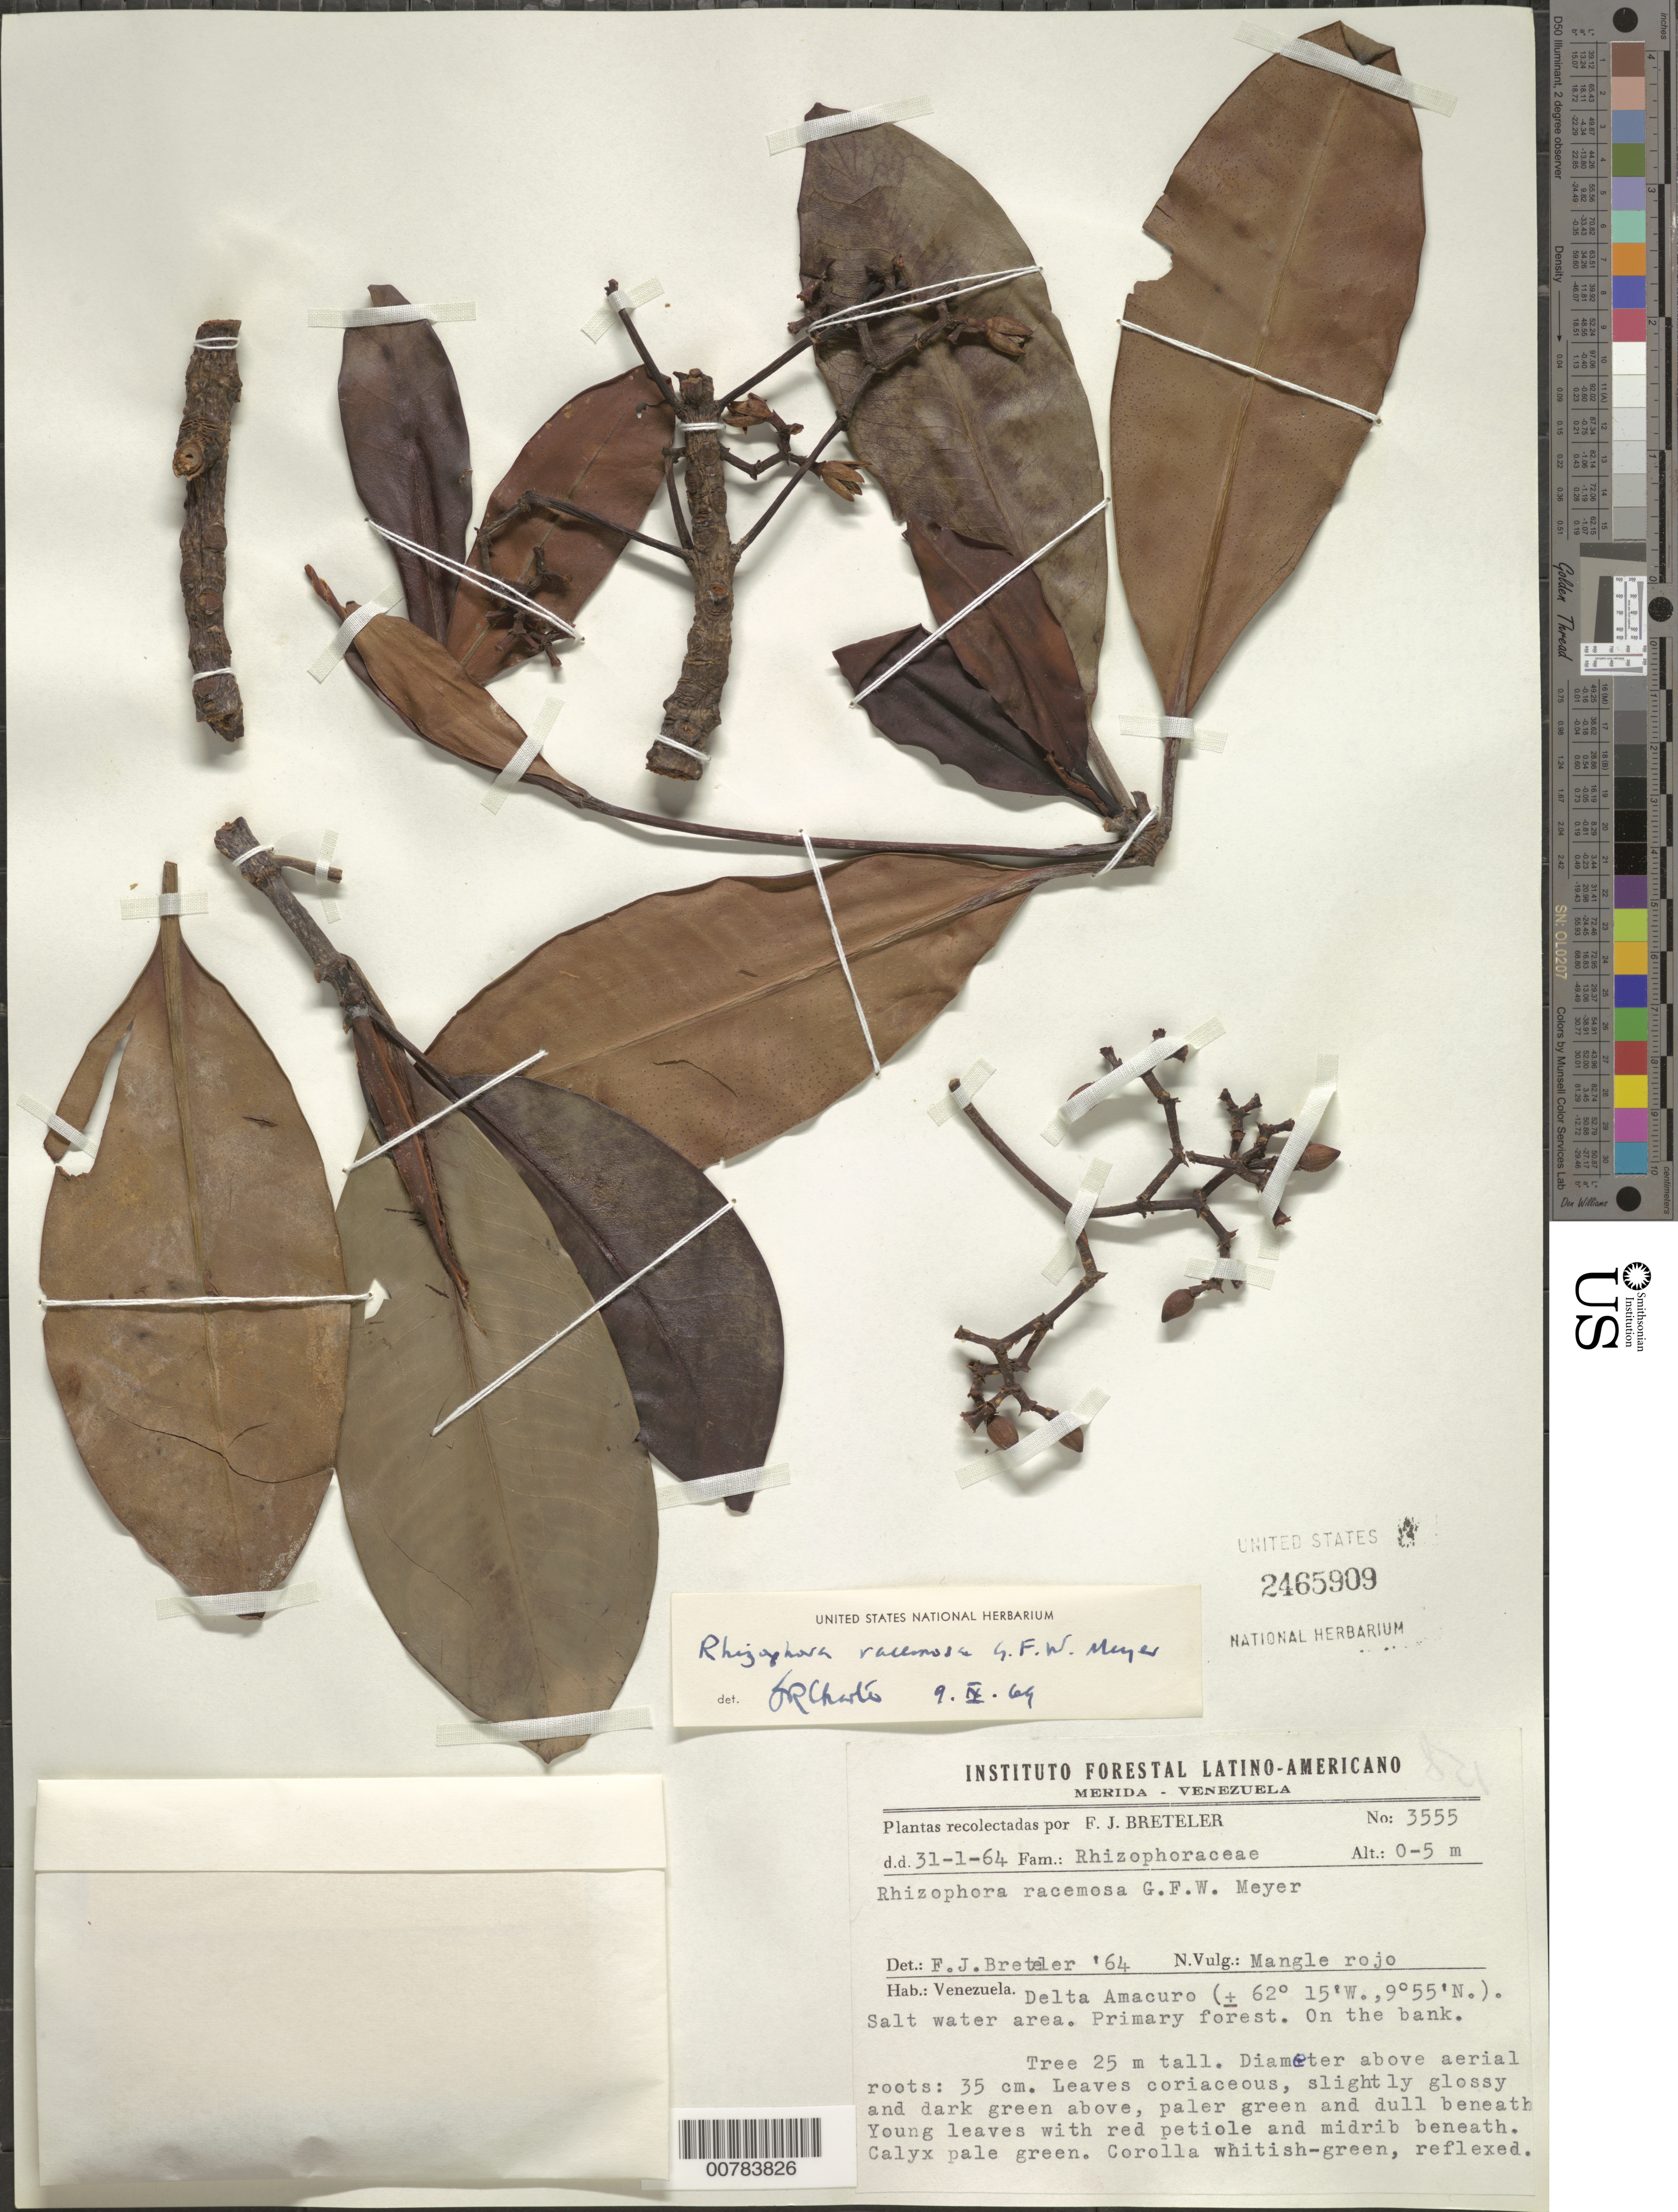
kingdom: Plantae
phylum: Tracheophyta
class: Magnoliopsida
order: Malpighiales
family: Rhizophoraceae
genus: Rhizophora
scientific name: Rhizophora racemosa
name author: G. Mey.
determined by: Breteler, F. J.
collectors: F. J. Breteler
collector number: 3555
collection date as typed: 31-Jan-64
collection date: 1964-01-31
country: Venezuela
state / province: Delta Amacuro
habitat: Salt water area, primary forest.on the bank.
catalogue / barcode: US 2465909